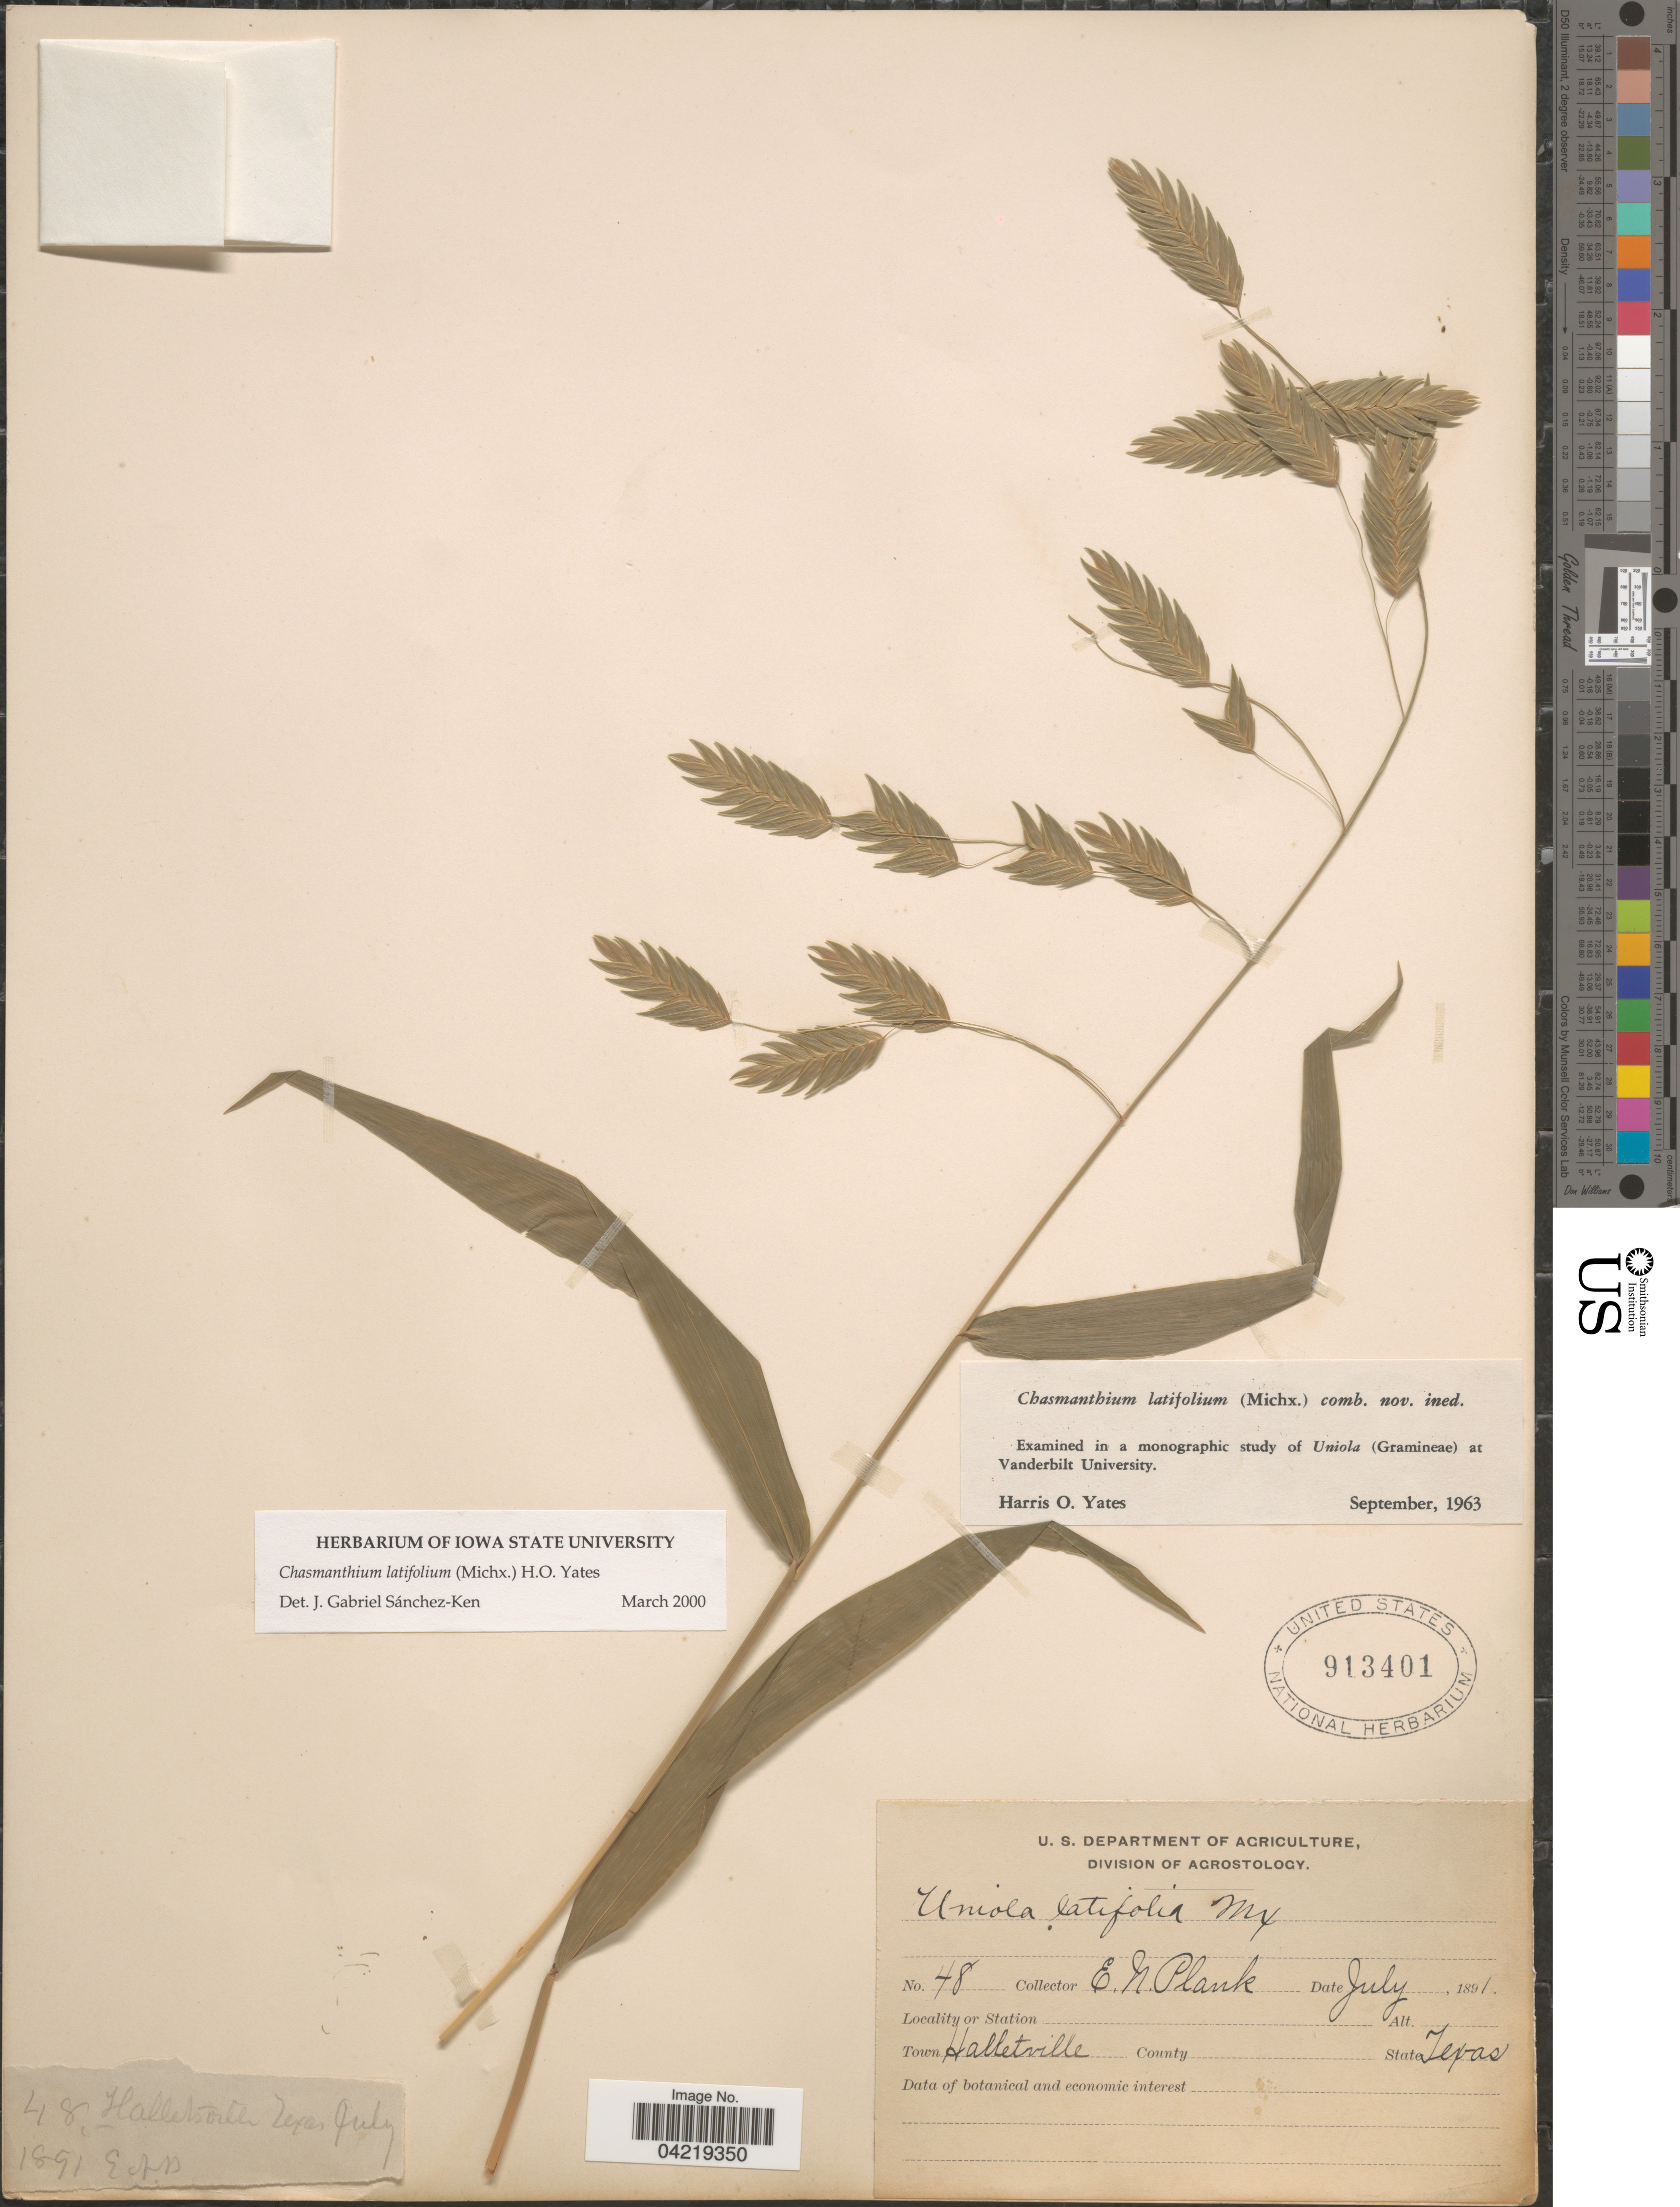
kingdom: Plantae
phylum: Tracheophyta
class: Liliopsida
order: Poales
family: Poaceae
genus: Chasmanthium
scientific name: Chasmanthium latifolium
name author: (Michx.) H.O. Yates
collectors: E. Plank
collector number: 48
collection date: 1891-07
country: United States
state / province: Texas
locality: Town Halletville.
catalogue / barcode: US 913401